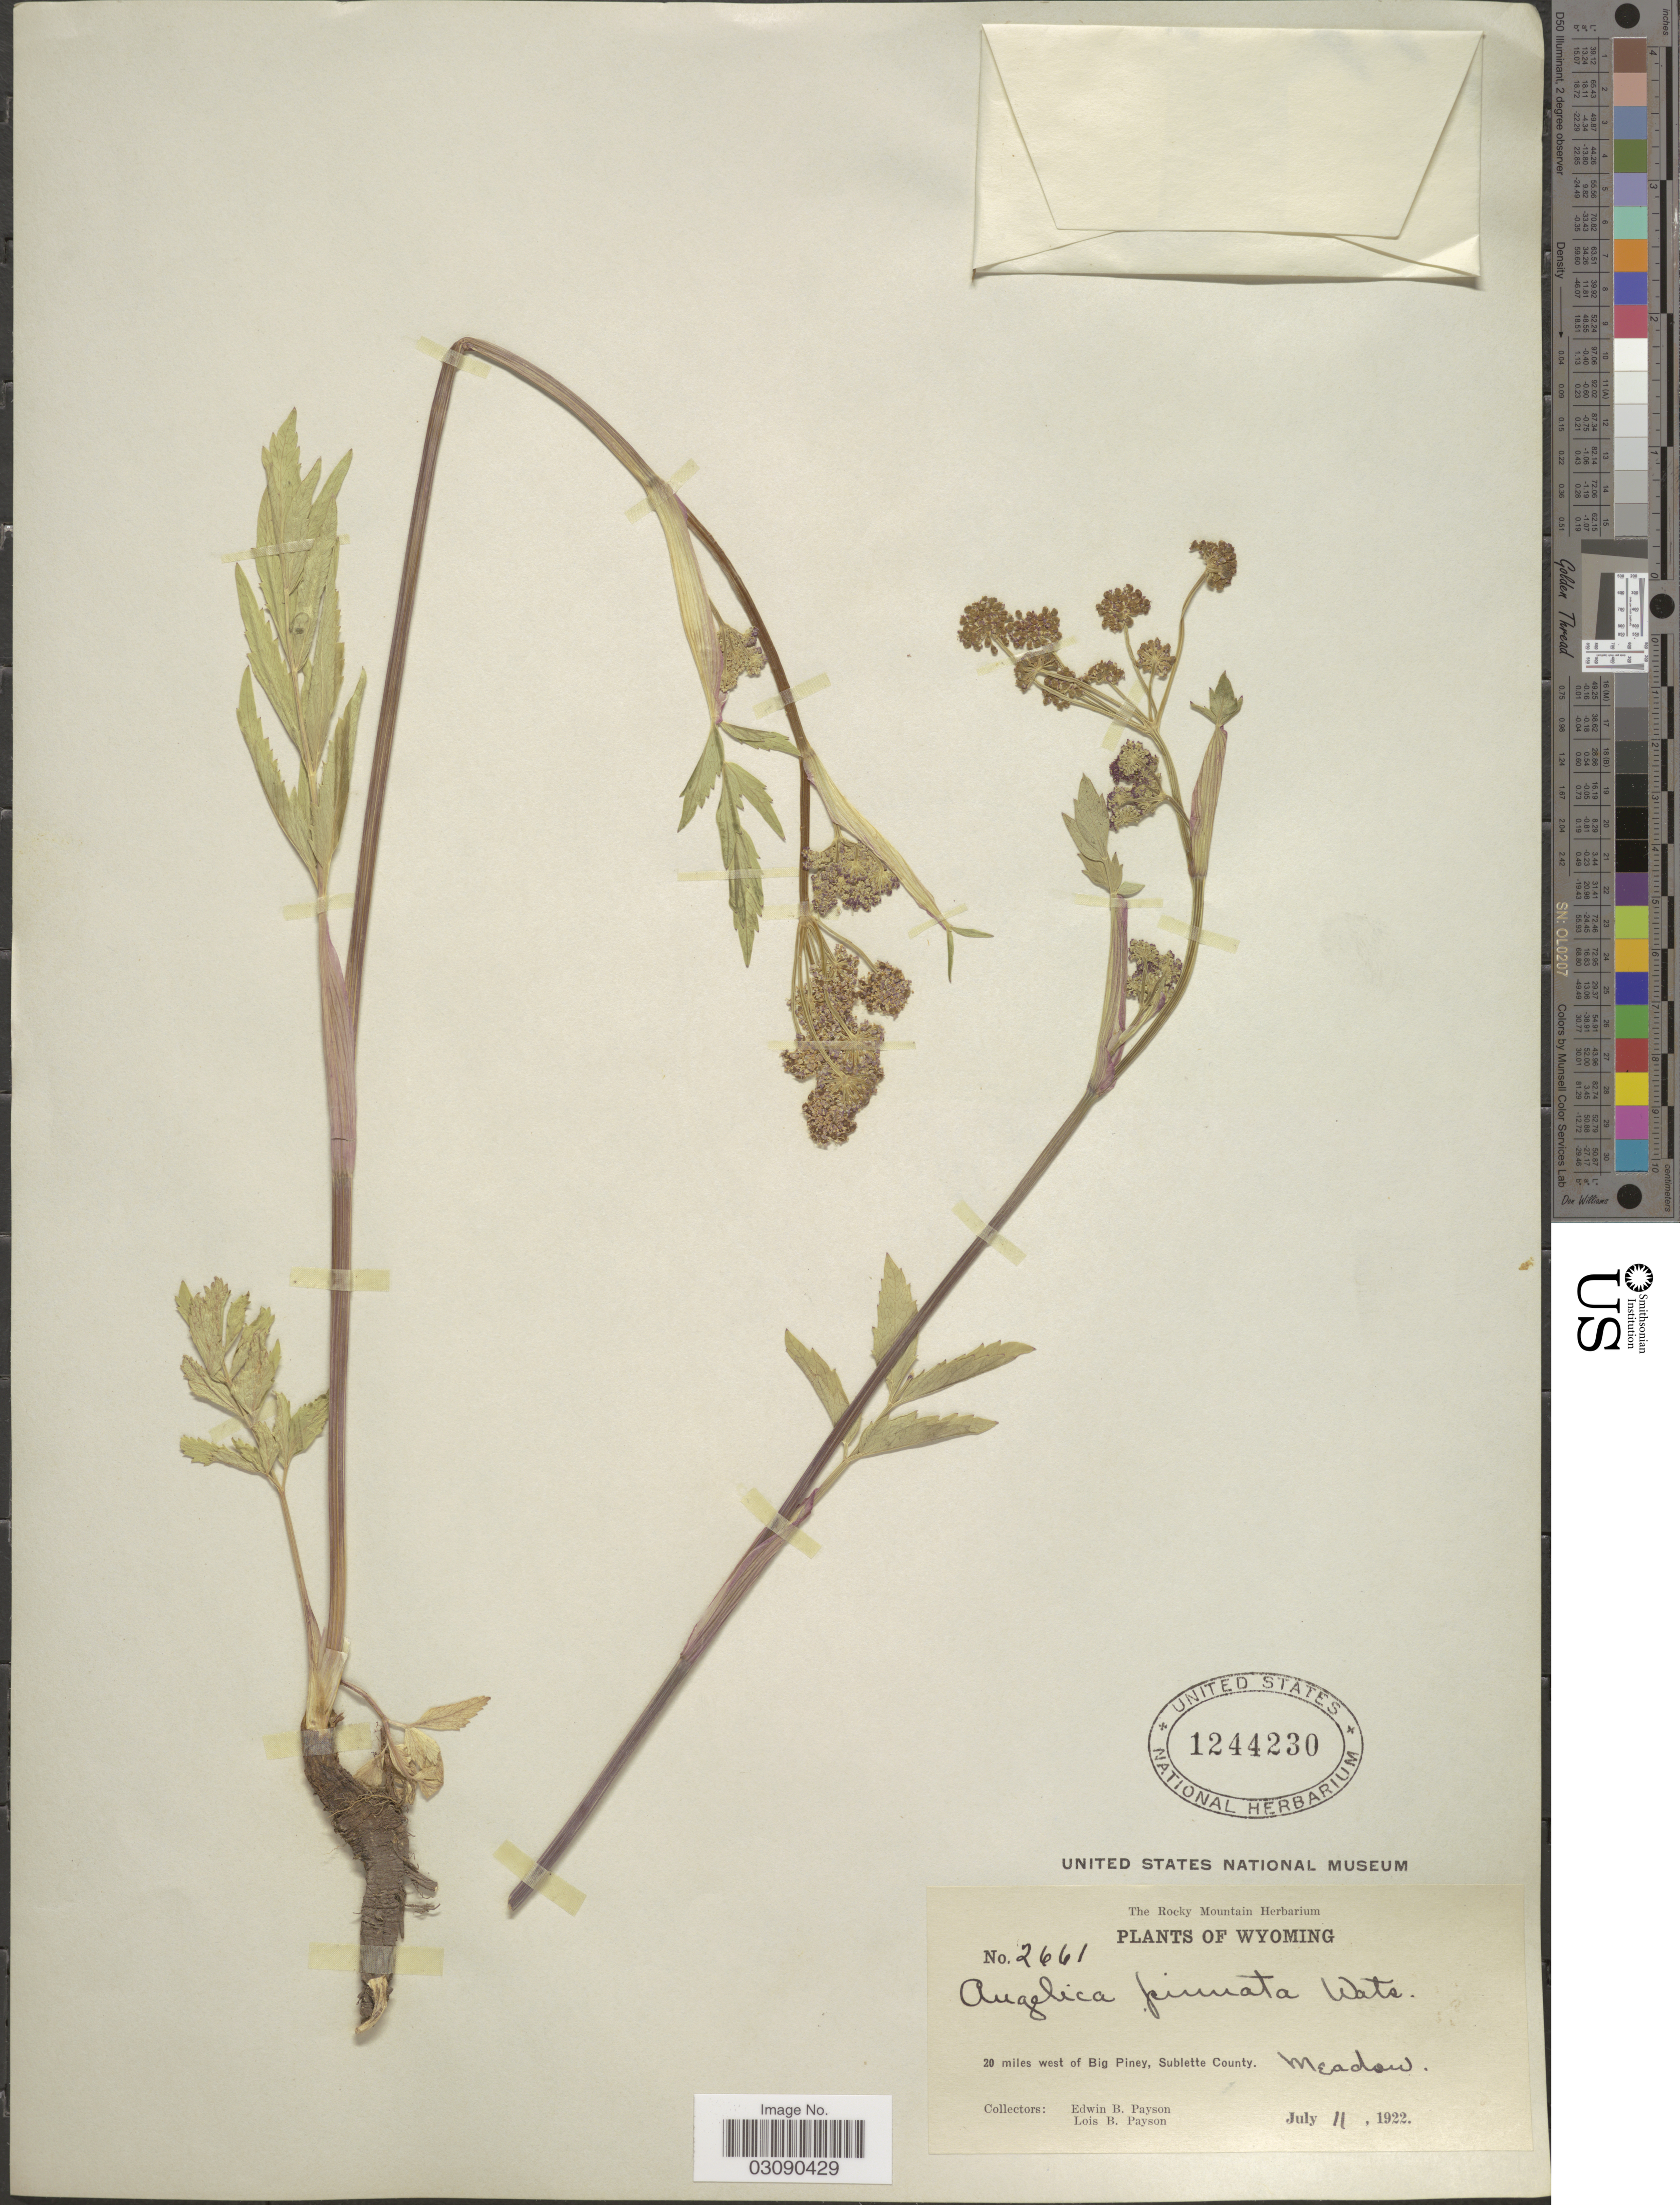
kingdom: Plantae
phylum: Tracheophyta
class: Magnoliopsida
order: Apiales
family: Apiaceae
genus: Angelica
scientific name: Angelica pinnata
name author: S. Watson in C. King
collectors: E. B. Payson & L. Payson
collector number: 2661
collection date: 1922-07-11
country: United States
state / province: Wyoming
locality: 20 miles west of Big Piney, Sublette County.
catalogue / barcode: US 1244230